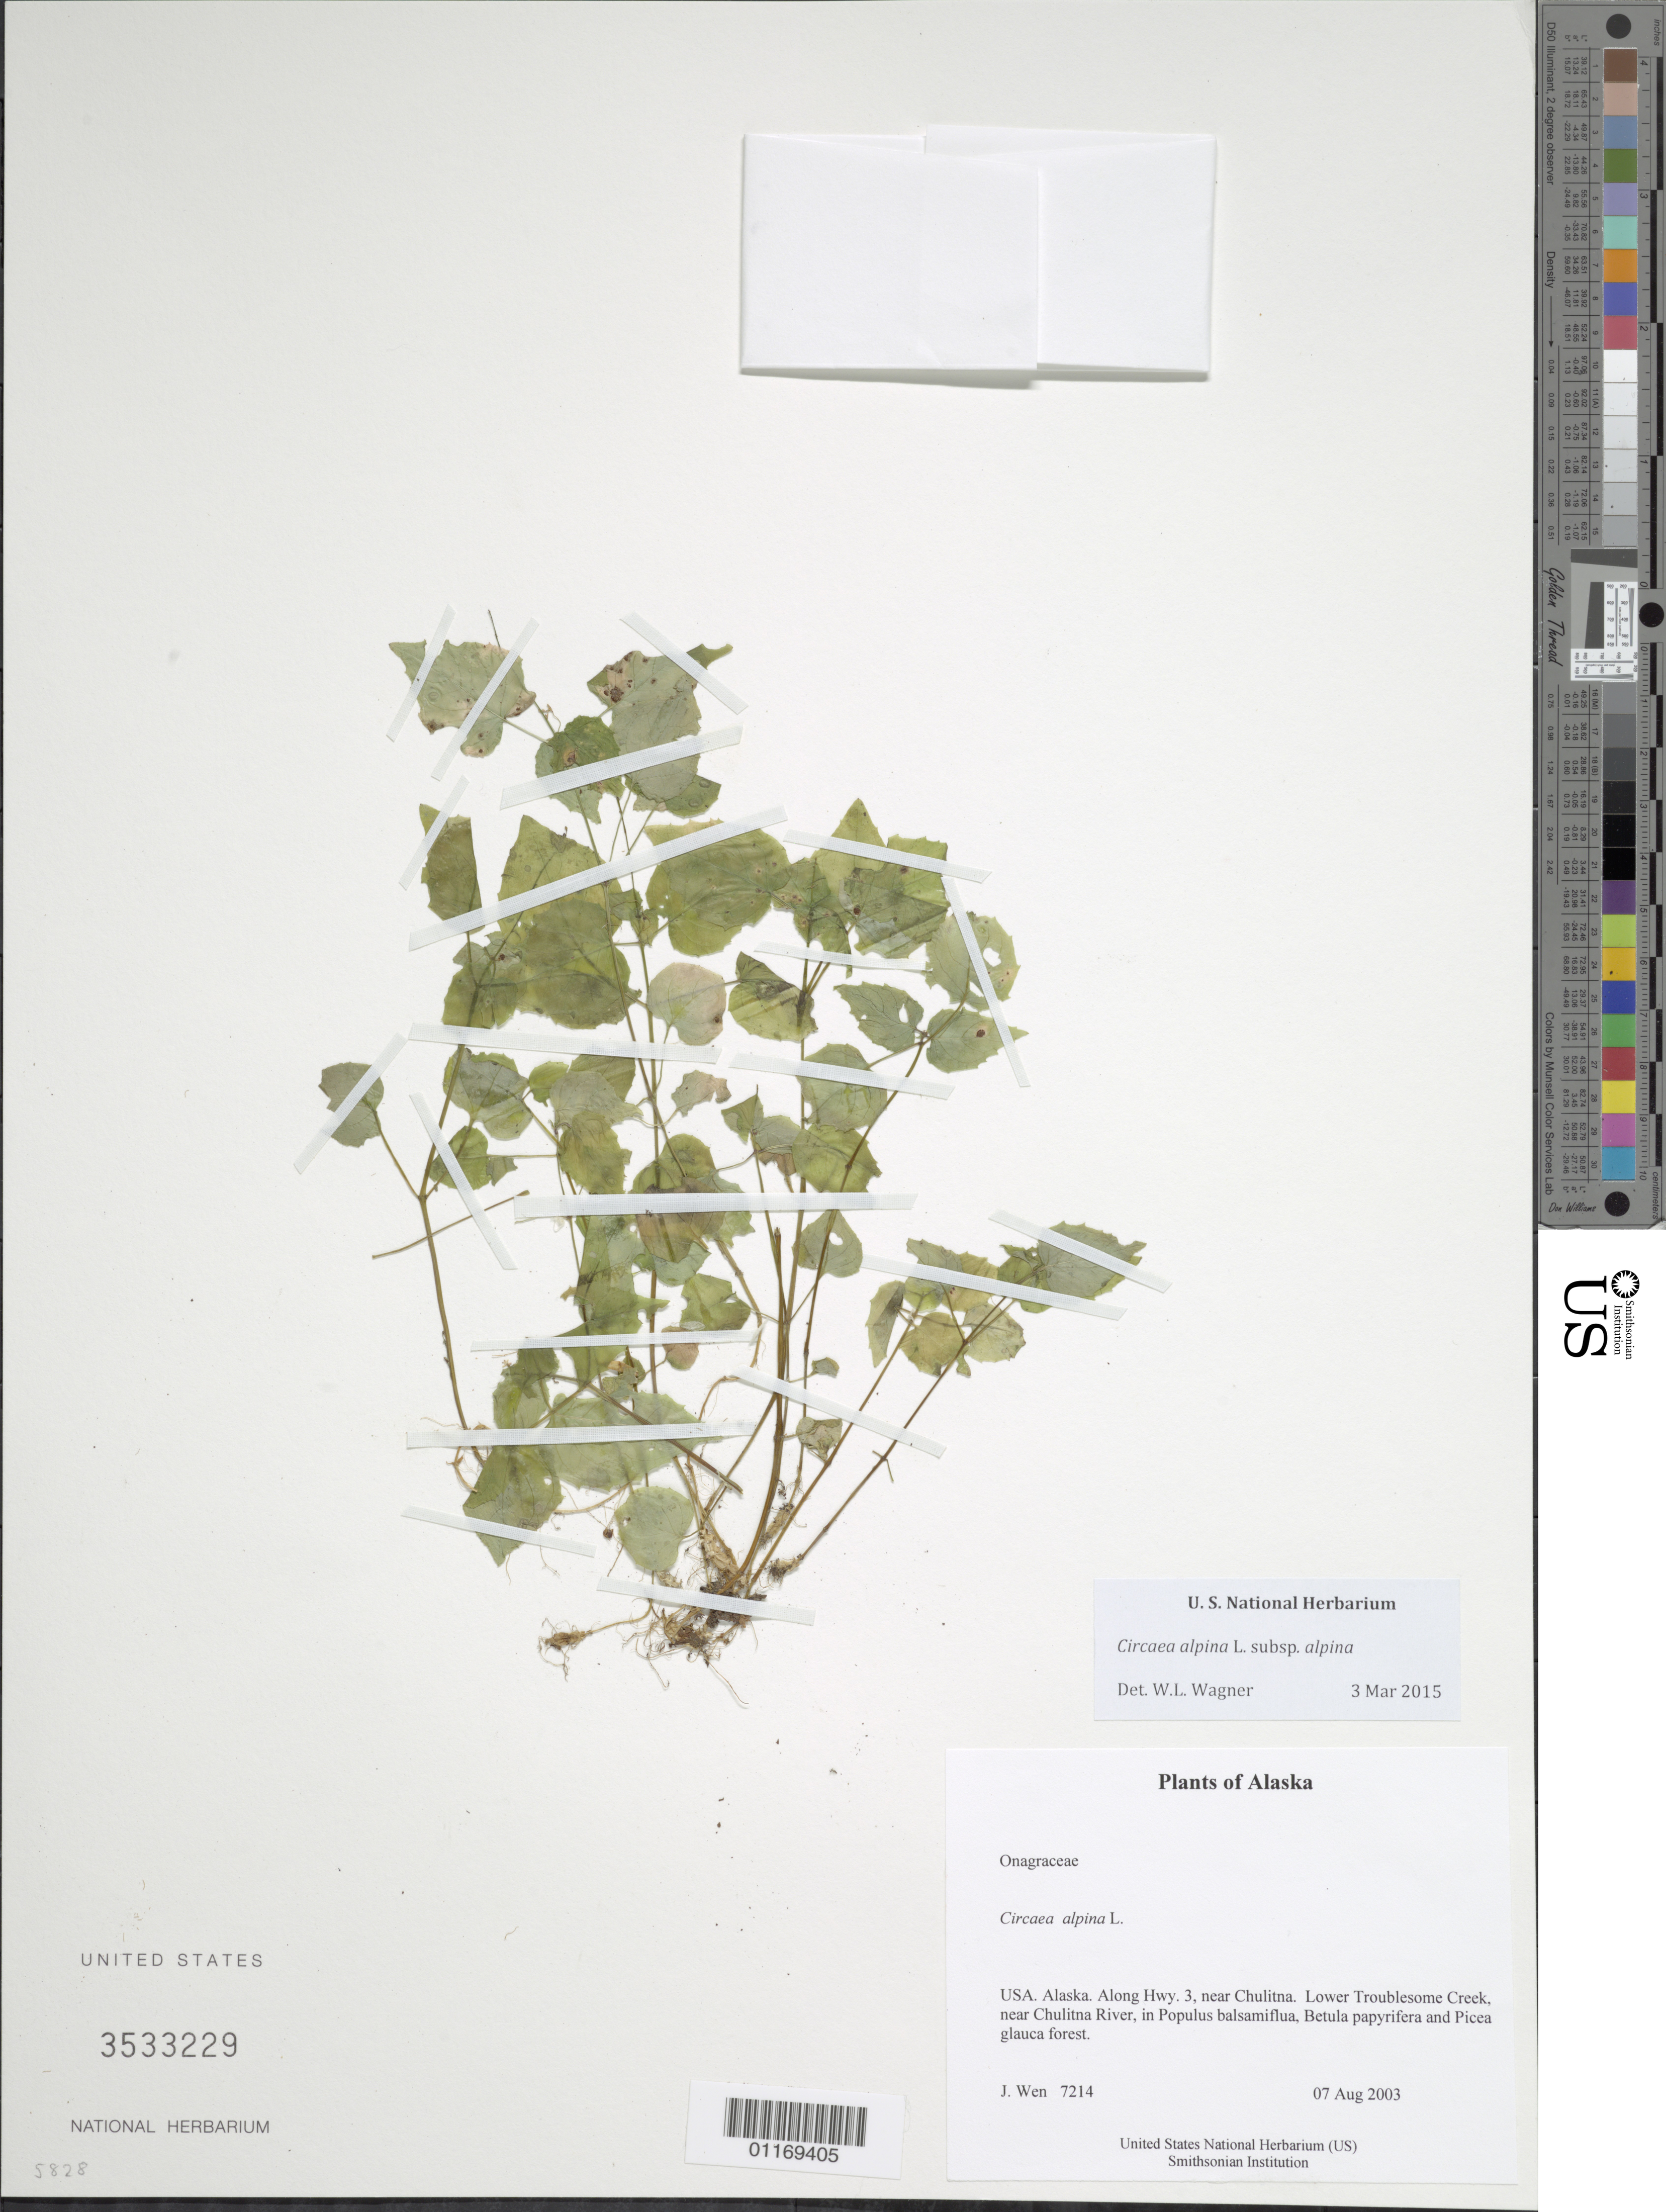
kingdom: Plantae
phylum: Tracheophyta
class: Magnoliopsida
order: Myrtales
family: Onagraceae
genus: Circaea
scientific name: Circaea alpina subsp. alpina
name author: L.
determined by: Wagner, W. L., (BOT), Smithsonian Institution - National Museum of Natural History (UNITED STATES)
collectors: J. Wen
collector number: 7214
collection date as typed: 07 Aug 2003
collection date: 2003-08-07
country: United States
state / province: Alaska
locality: Along Hwy. 3, near Chulitna. Lower Troublesome Creek, near Chulitna River, in Populus balsamiflua, Betula papyrifera and Picea glauca forest.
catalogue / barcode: US 3533229